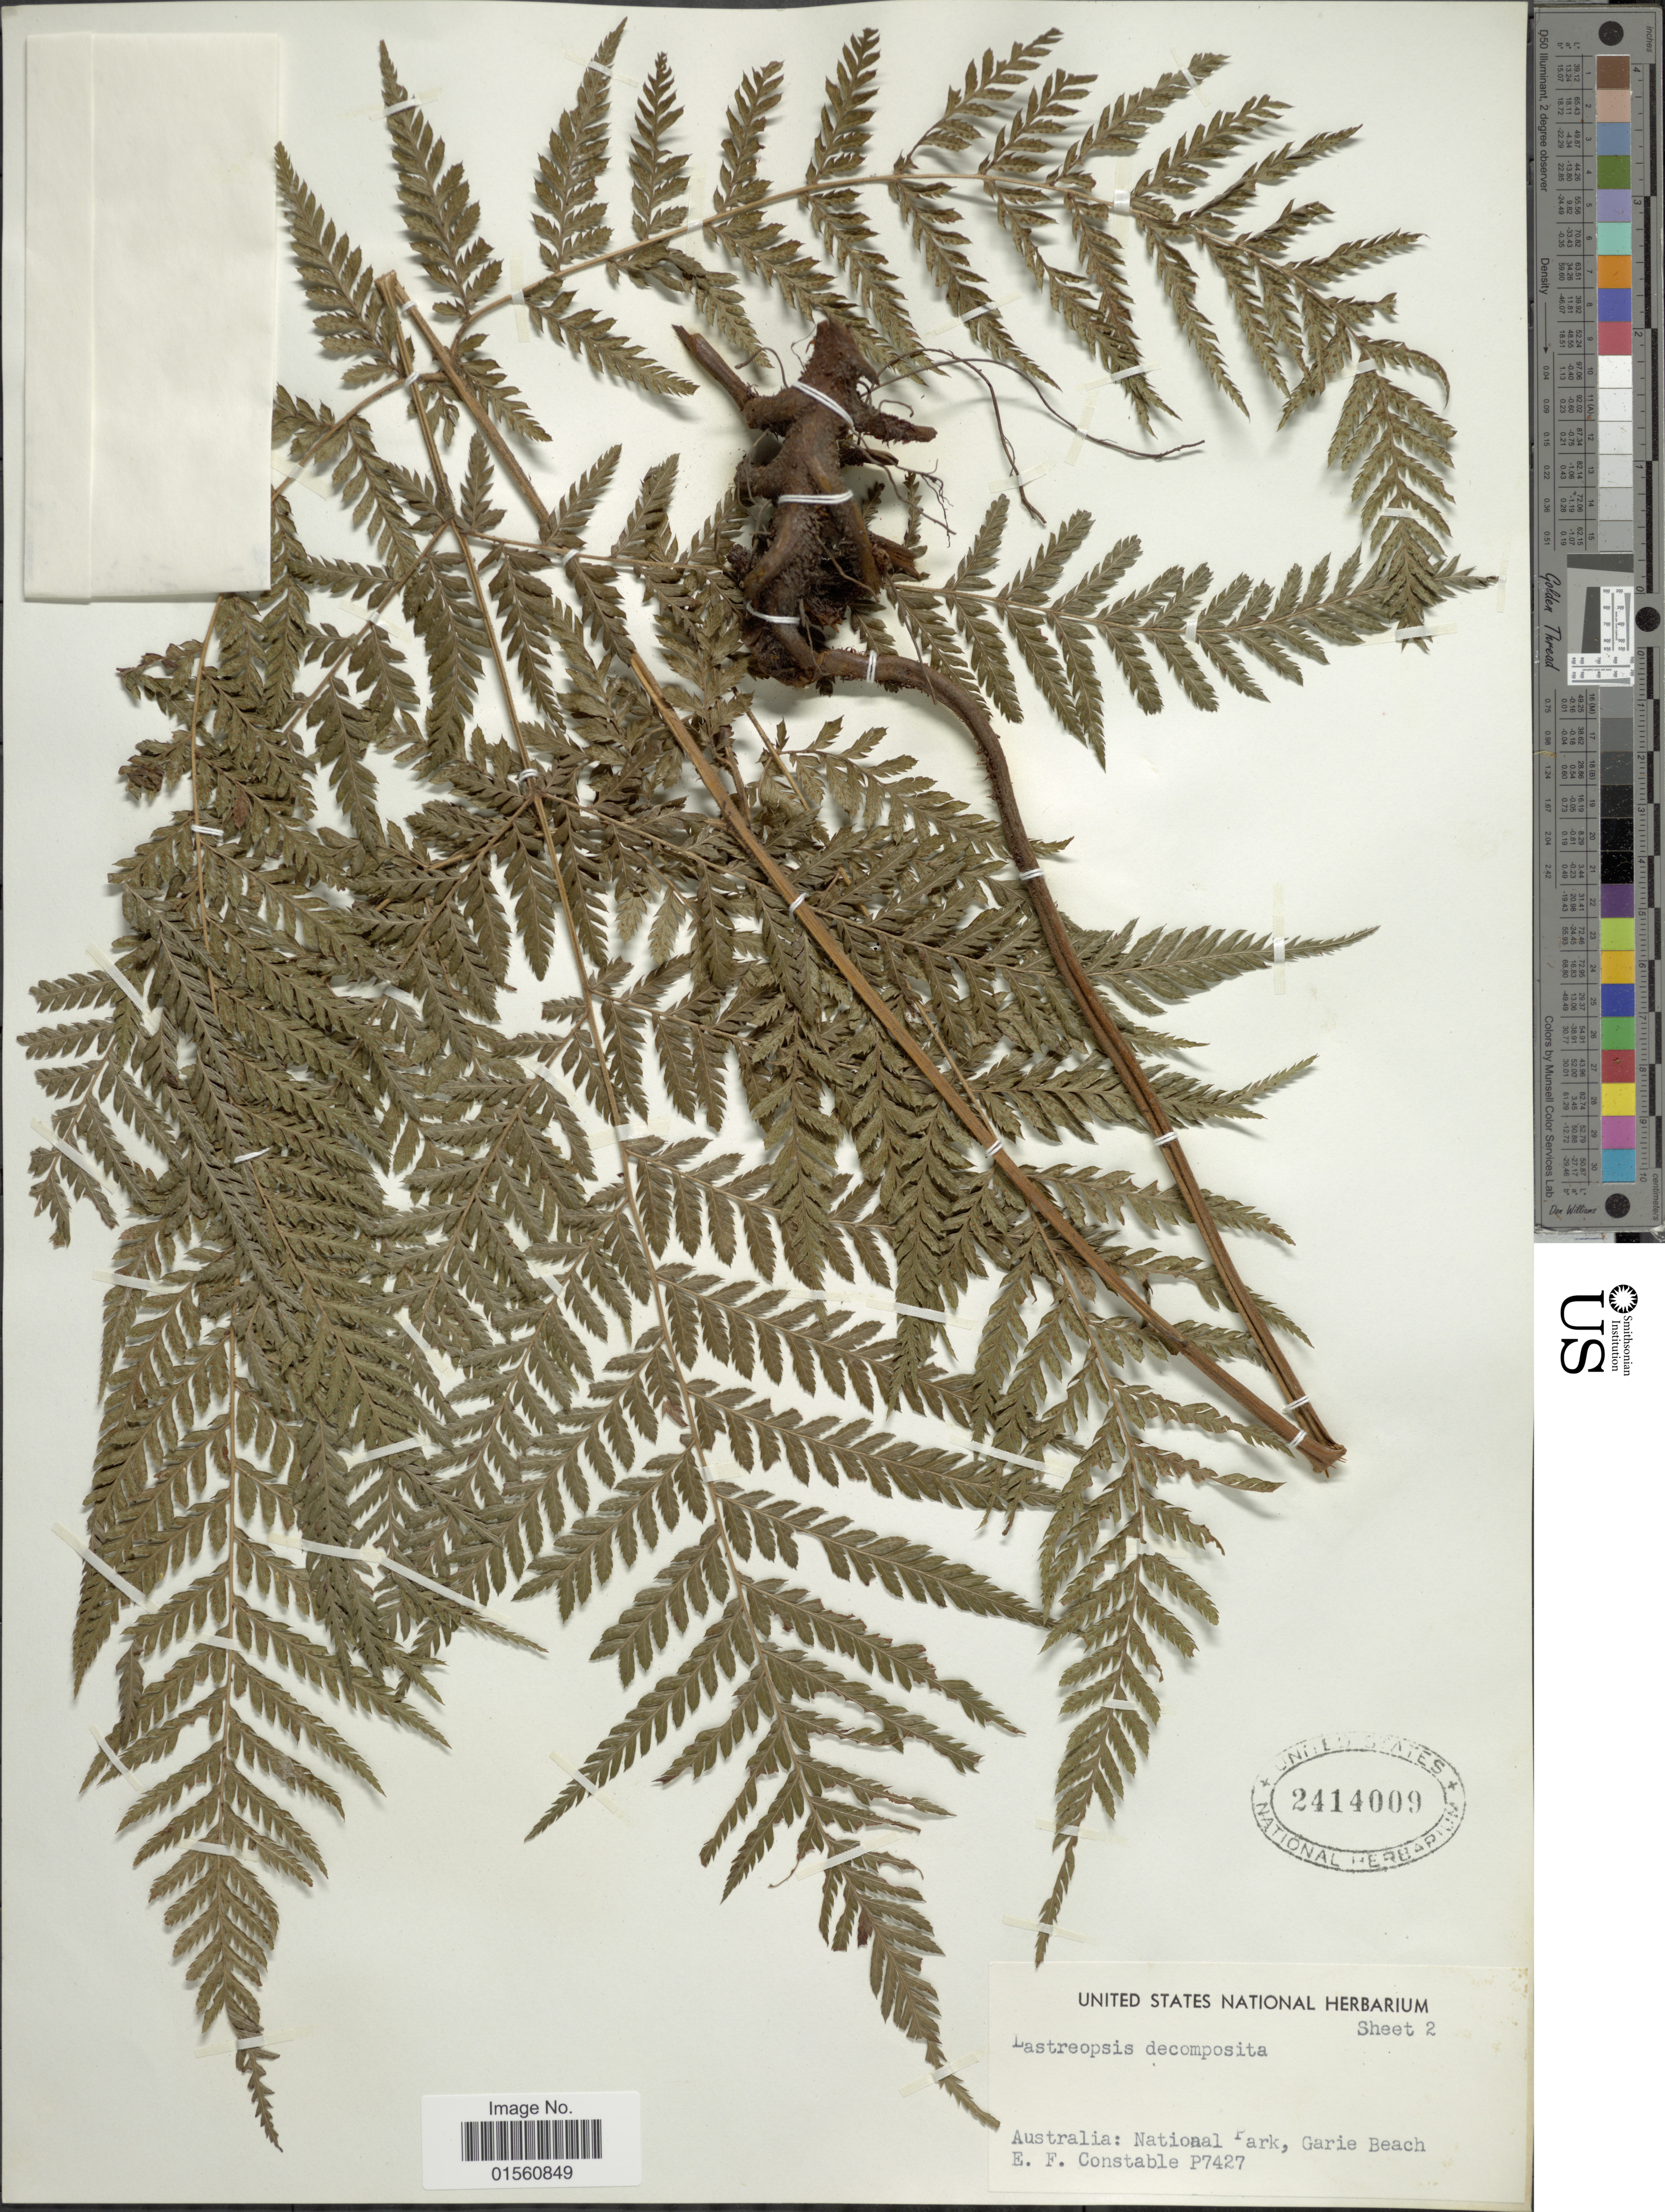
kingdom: Plantae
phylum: Tracheophyta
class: Polypodiopsida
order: Polypodiales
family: Dryopteridaceae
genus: Lastreopsis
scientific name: Lastreopsis decomposita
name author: (R. Br.) Tindale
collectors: E. F. Constable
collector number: P7427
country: Australia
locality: National Park, Garie Beach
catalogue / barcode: US 2414009